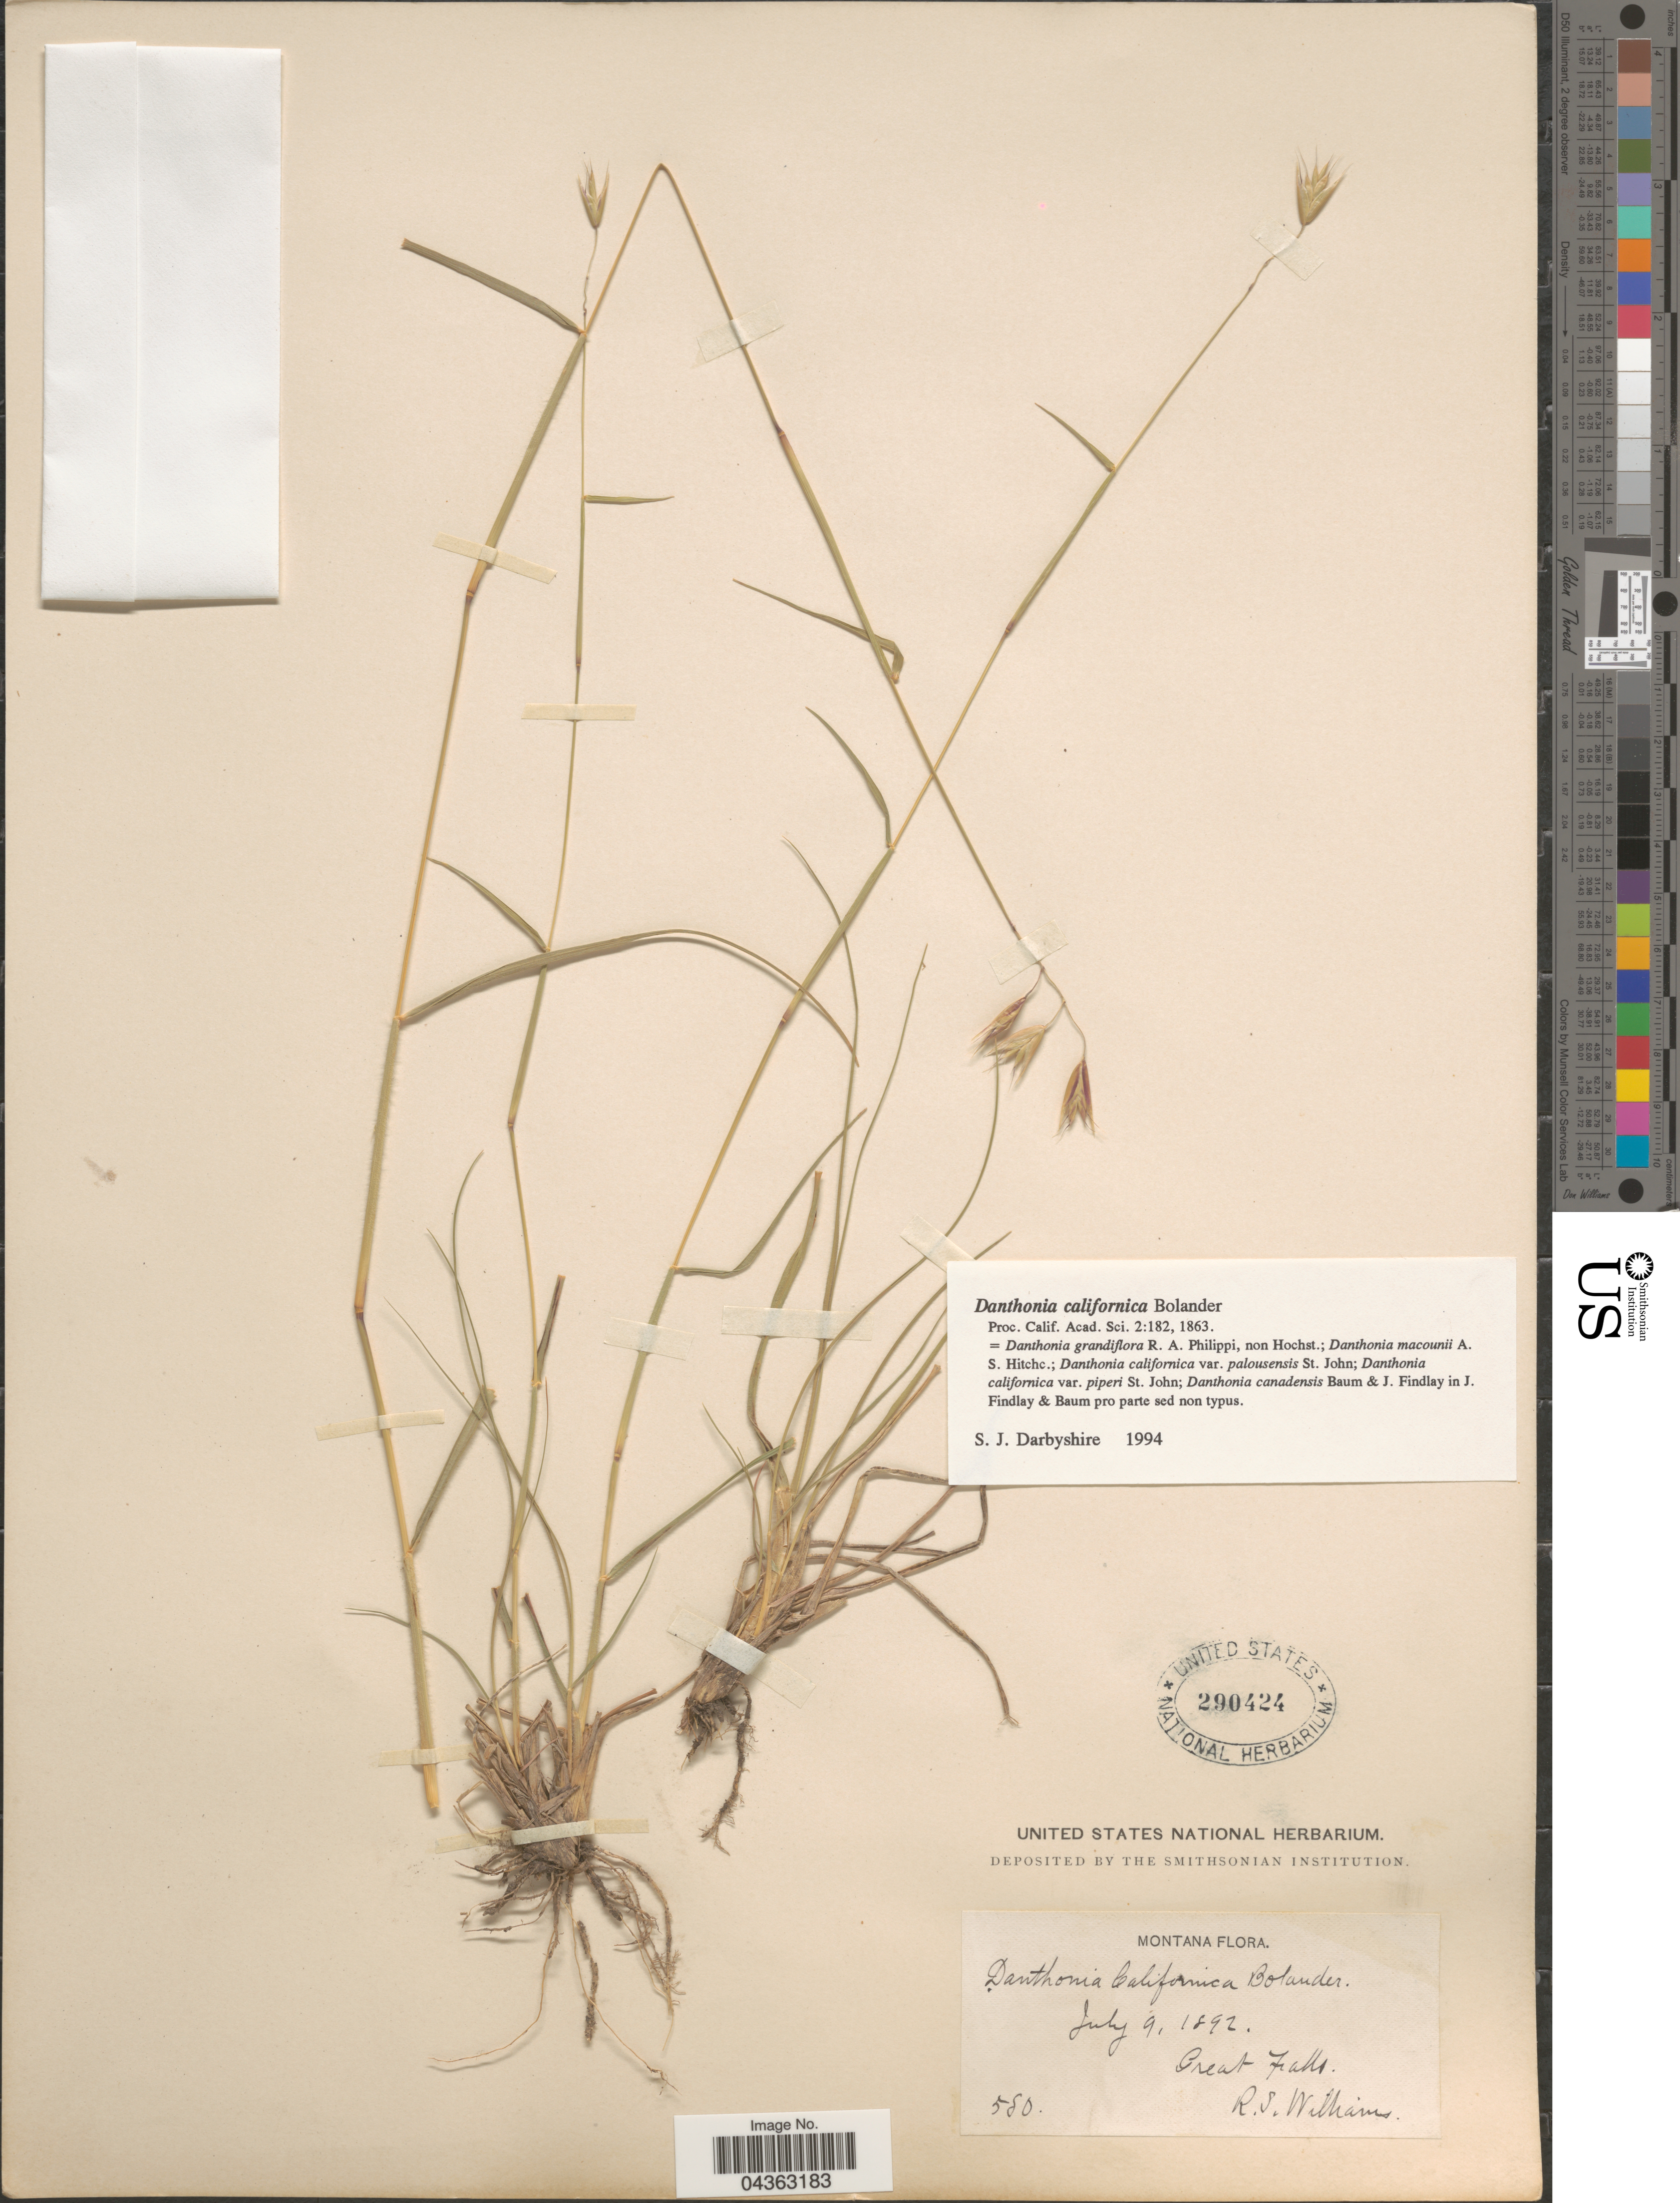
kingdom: Plantae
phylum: Tracheophyta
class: Liliopsida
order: Poales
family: Poaceae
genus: Danthonia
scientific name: Danthonia californica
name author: Bol.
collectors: R. S. Williams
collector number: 580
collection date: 1892-07-09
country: United States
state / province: Montana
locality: Great Falls.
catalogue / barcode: US 290424